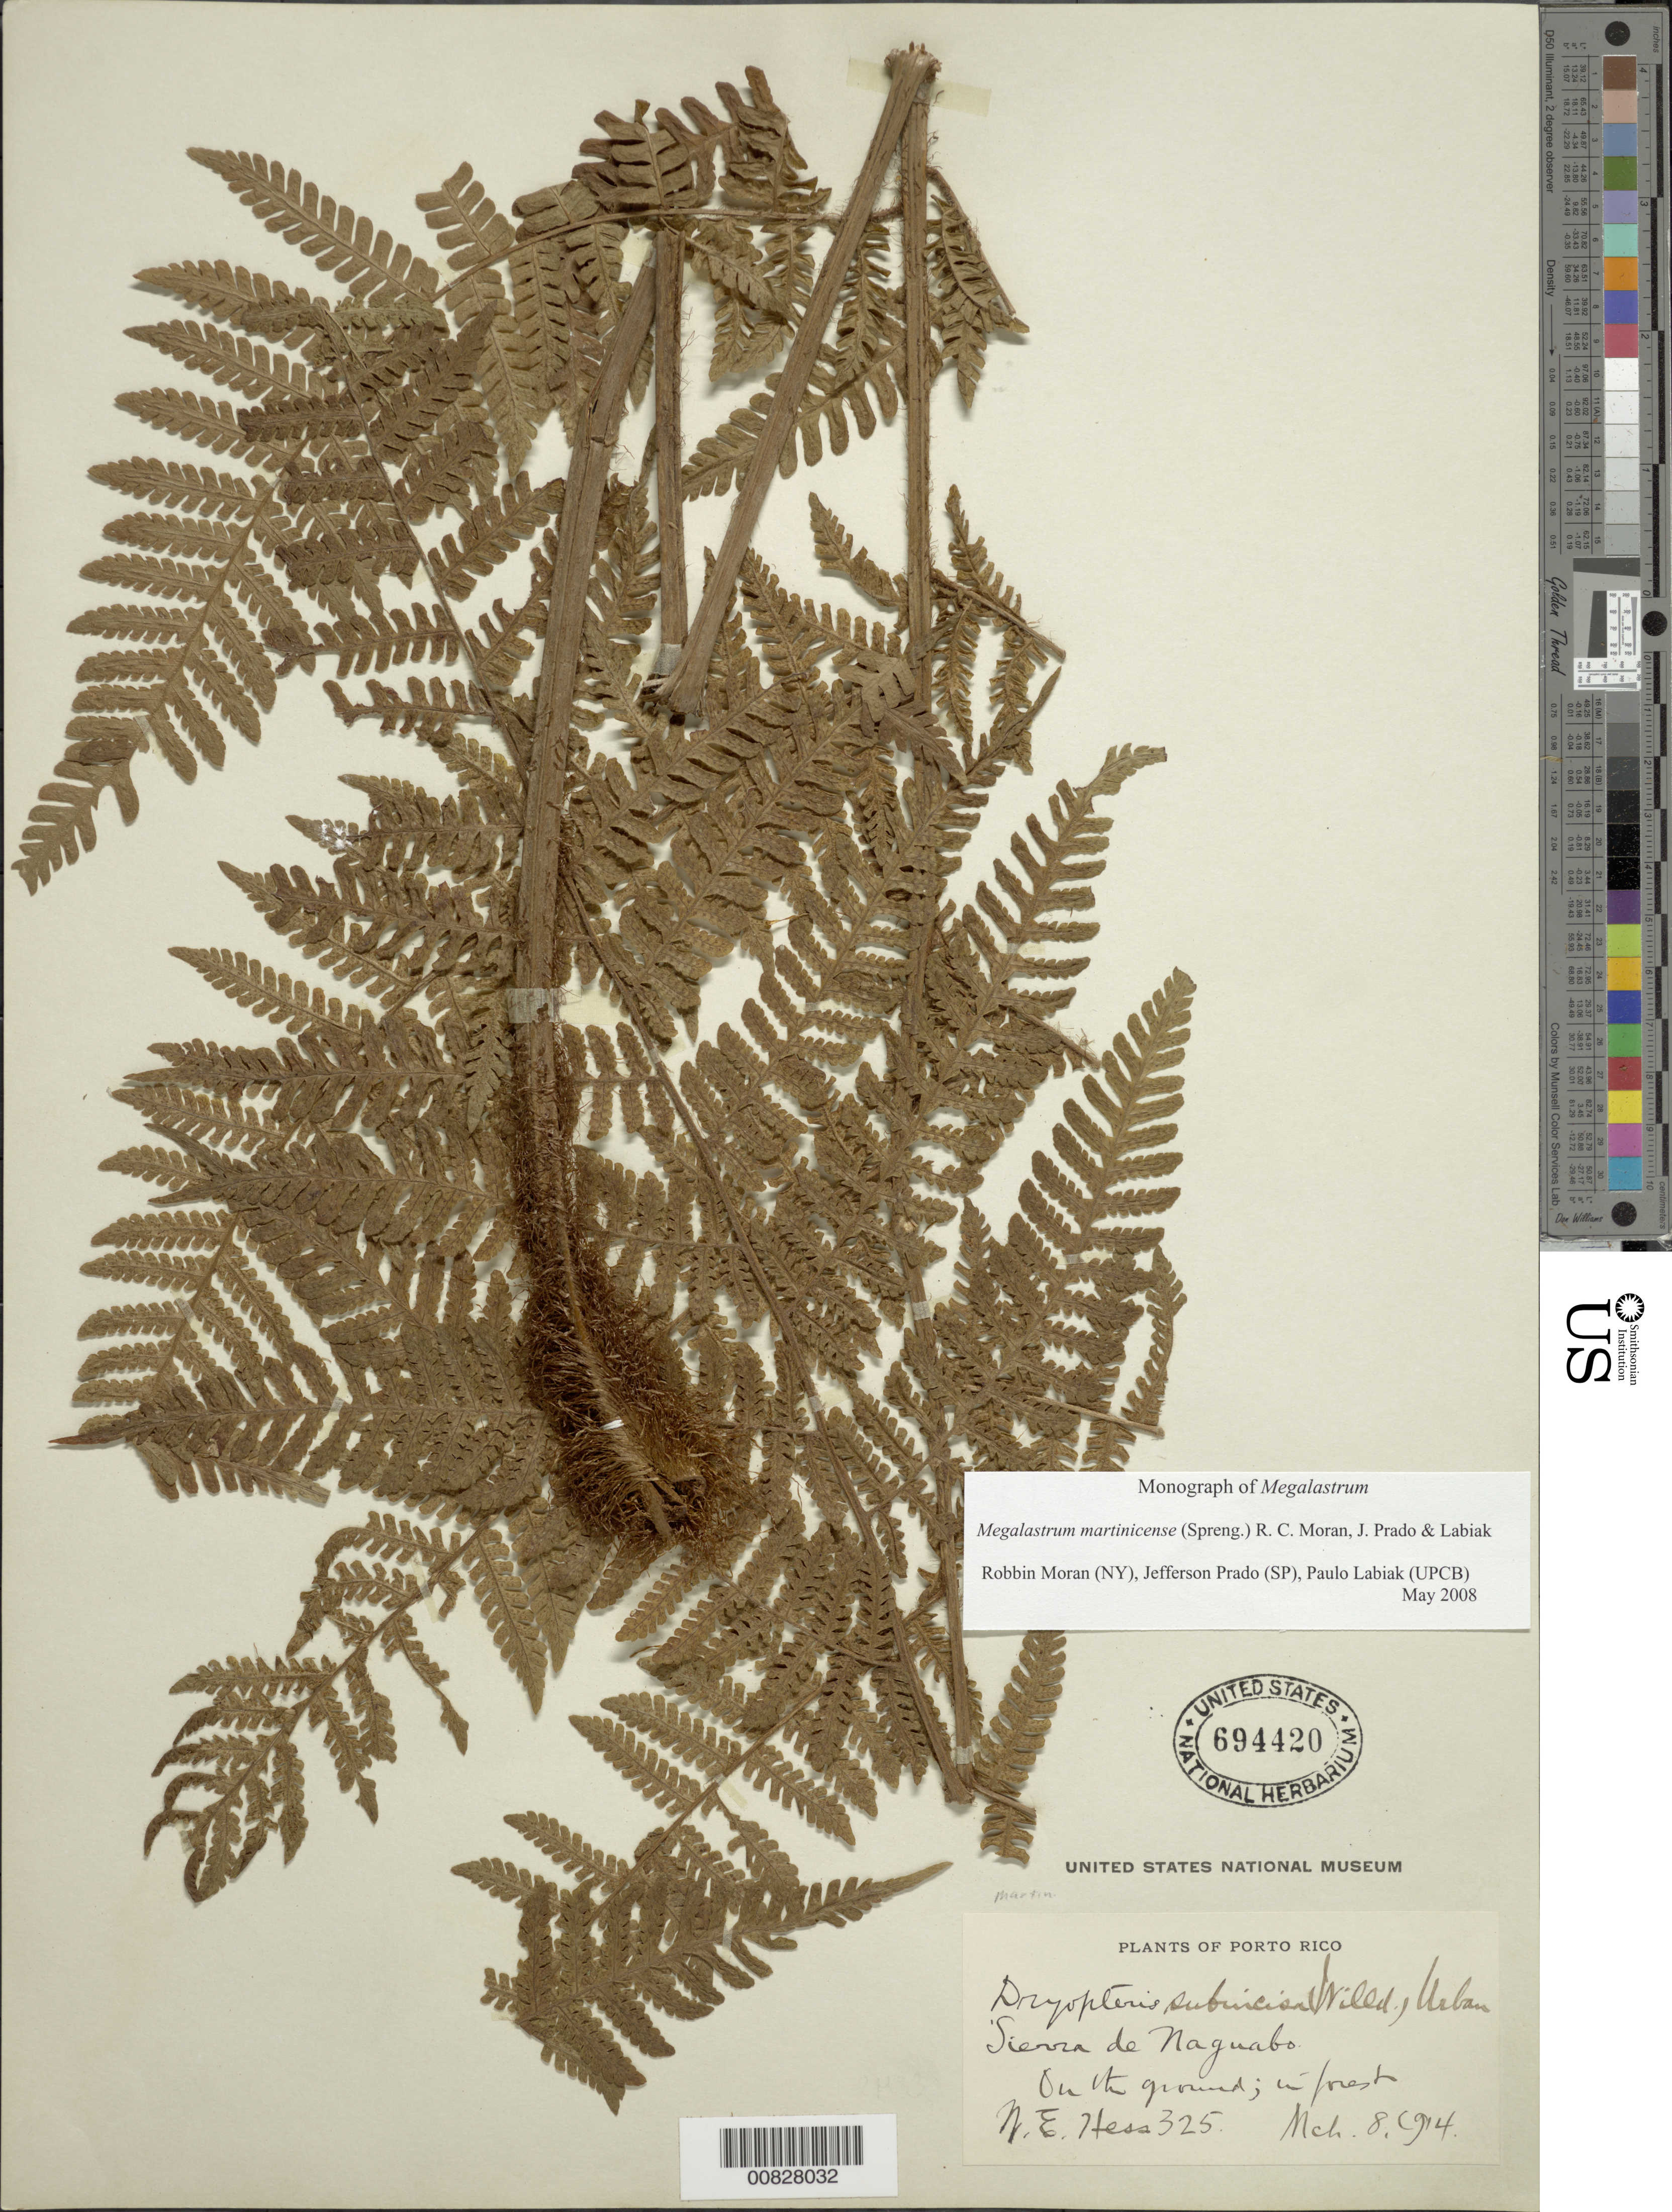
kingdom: Plantae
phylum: Tracheophyta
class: Polypodiopsida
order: Polypodiales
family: Dryopteridaceae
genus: Megalastrum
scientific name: Megalastrum martinicense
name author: (Spreng.) R.C. Moran et al.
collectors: W. Hess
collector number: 325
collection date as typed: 08 Mar 1914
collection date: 1914-03-08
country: Puerto Rico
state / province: Naguabo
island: Puerto Rico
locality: Sierra de Naguabo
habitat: Forest, on the ground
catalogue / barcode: US 694420